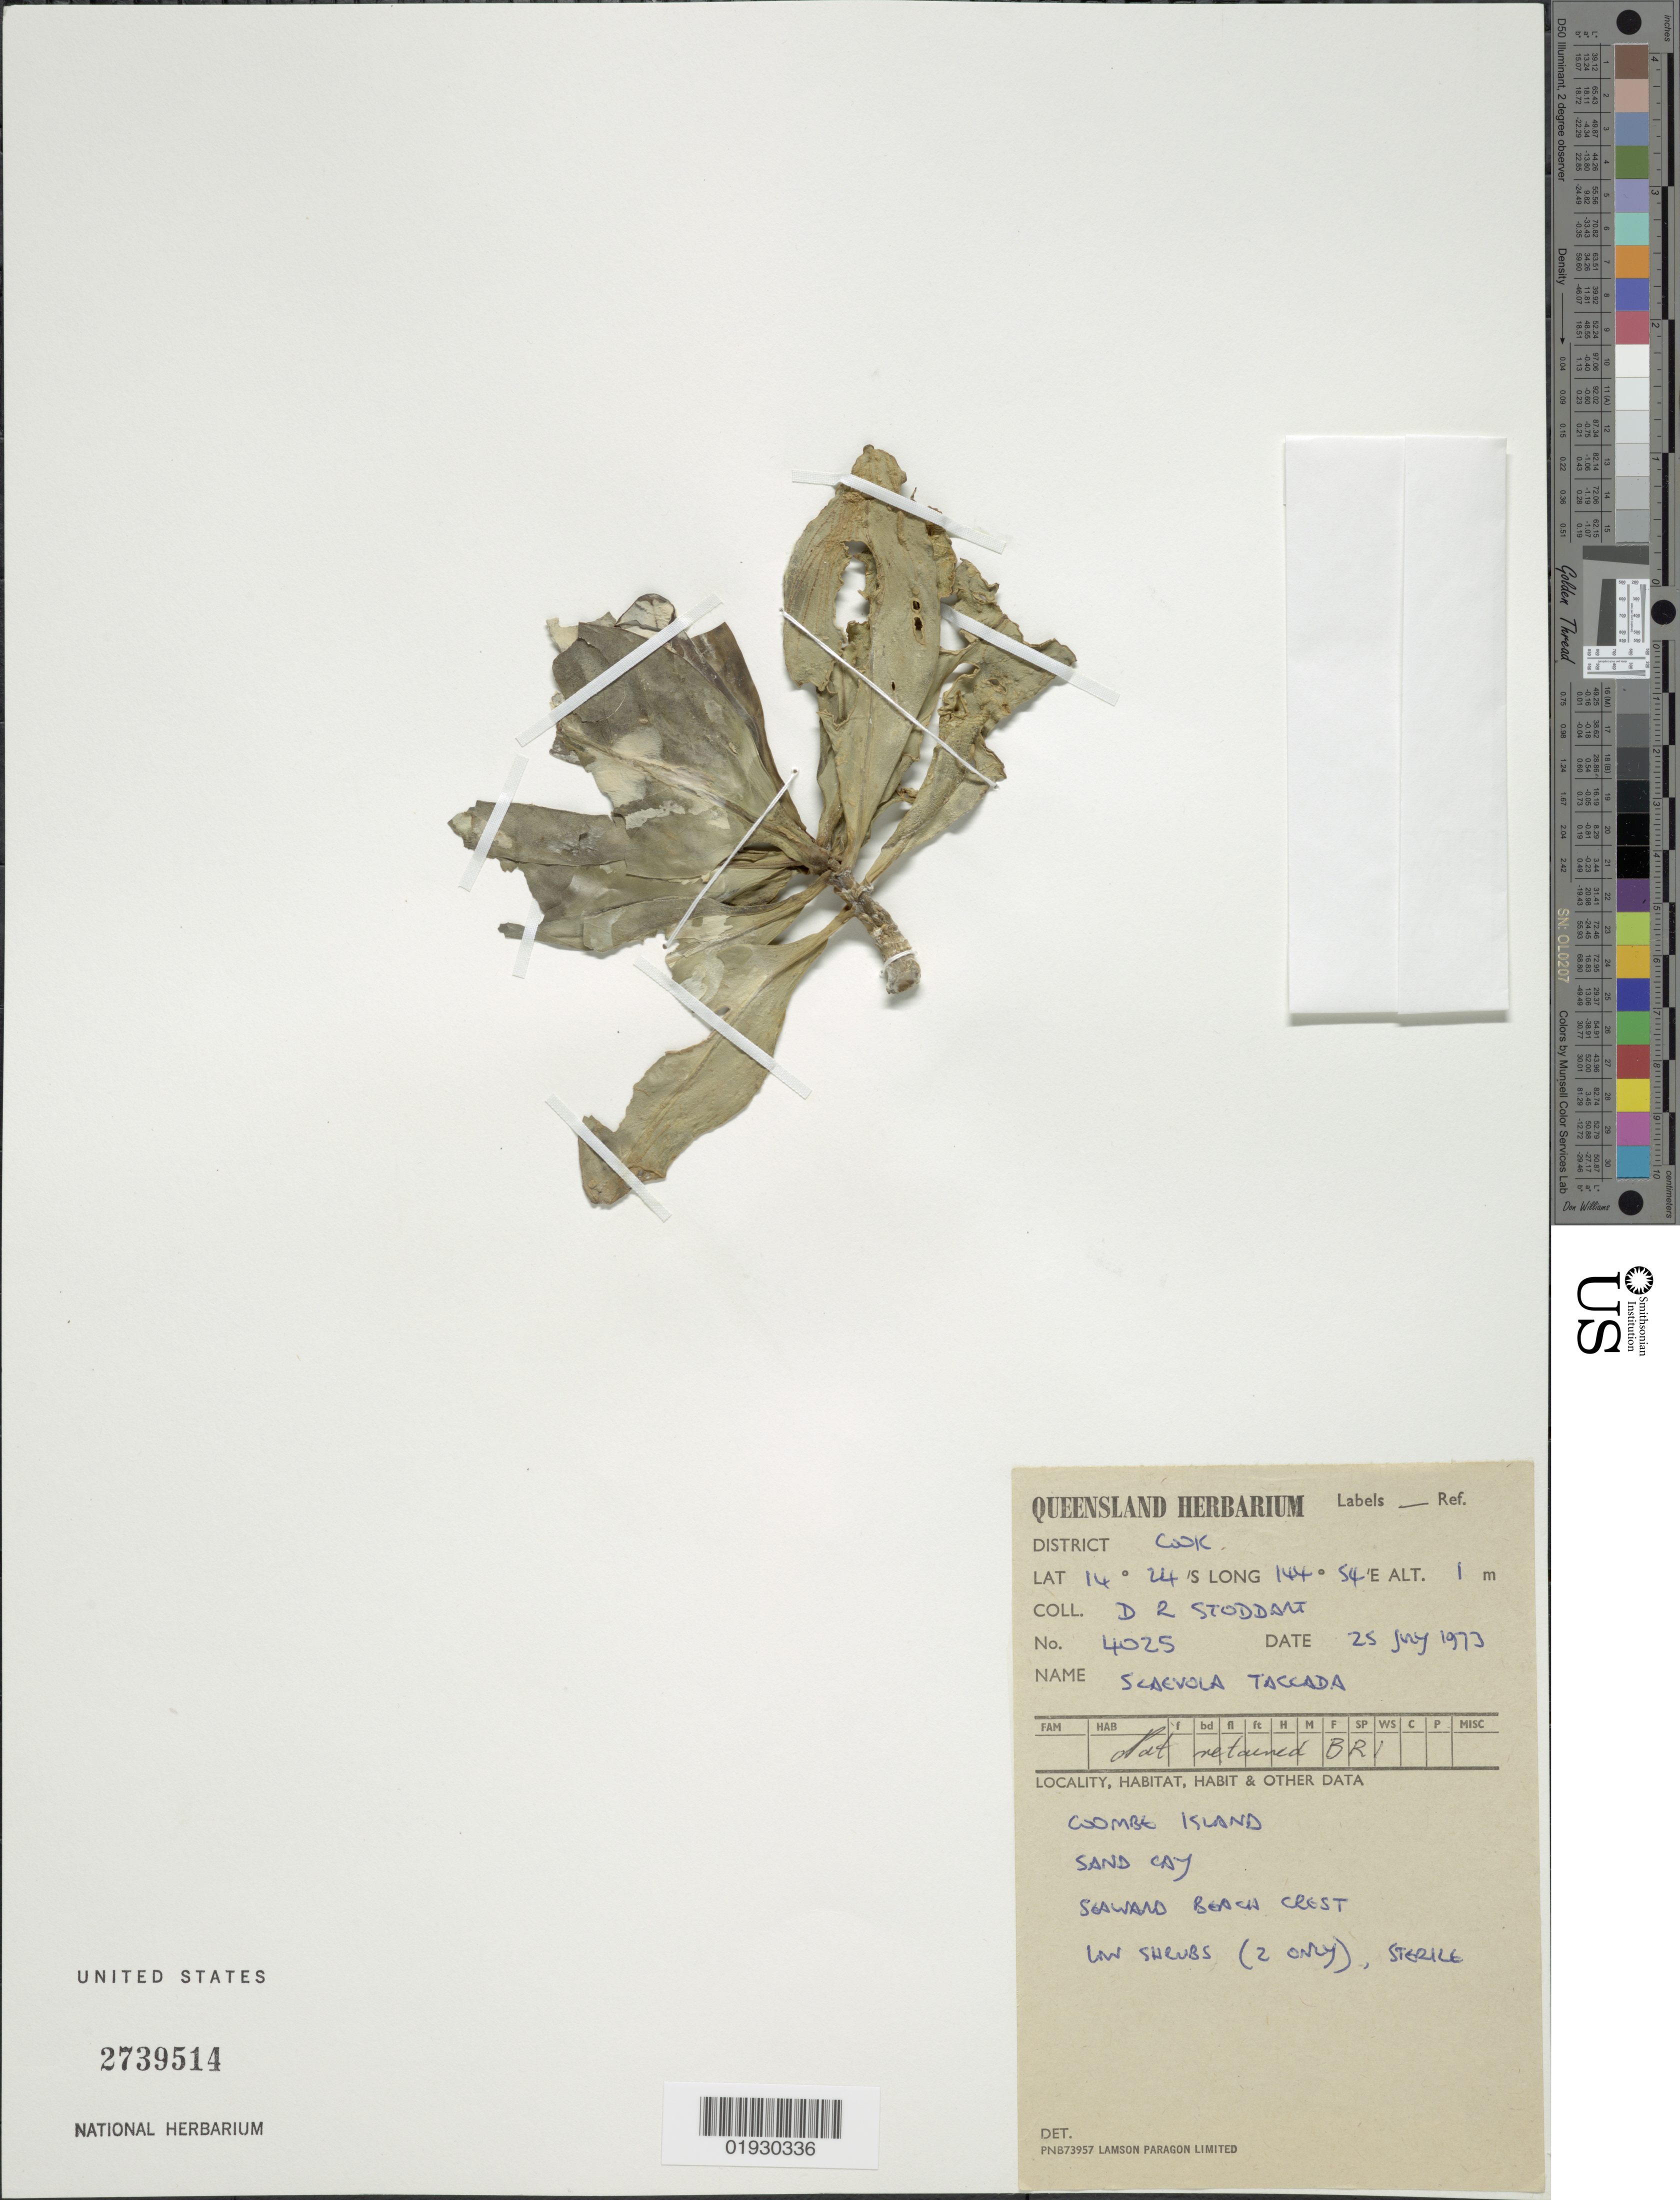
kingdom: Plantae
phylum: Tracheophyta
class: Magnoliopsida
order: Asterales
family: Goodeniaceae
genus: Scaevola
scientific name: Scaevola taccada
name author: (Gaertn.) Roxb.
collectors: D. Stoddart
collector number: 4025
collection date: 1973-07-25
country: Australia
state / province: Queensland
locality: District Cook. Coombe Island. Sand cay.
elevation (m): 1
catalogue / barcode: US 2739514